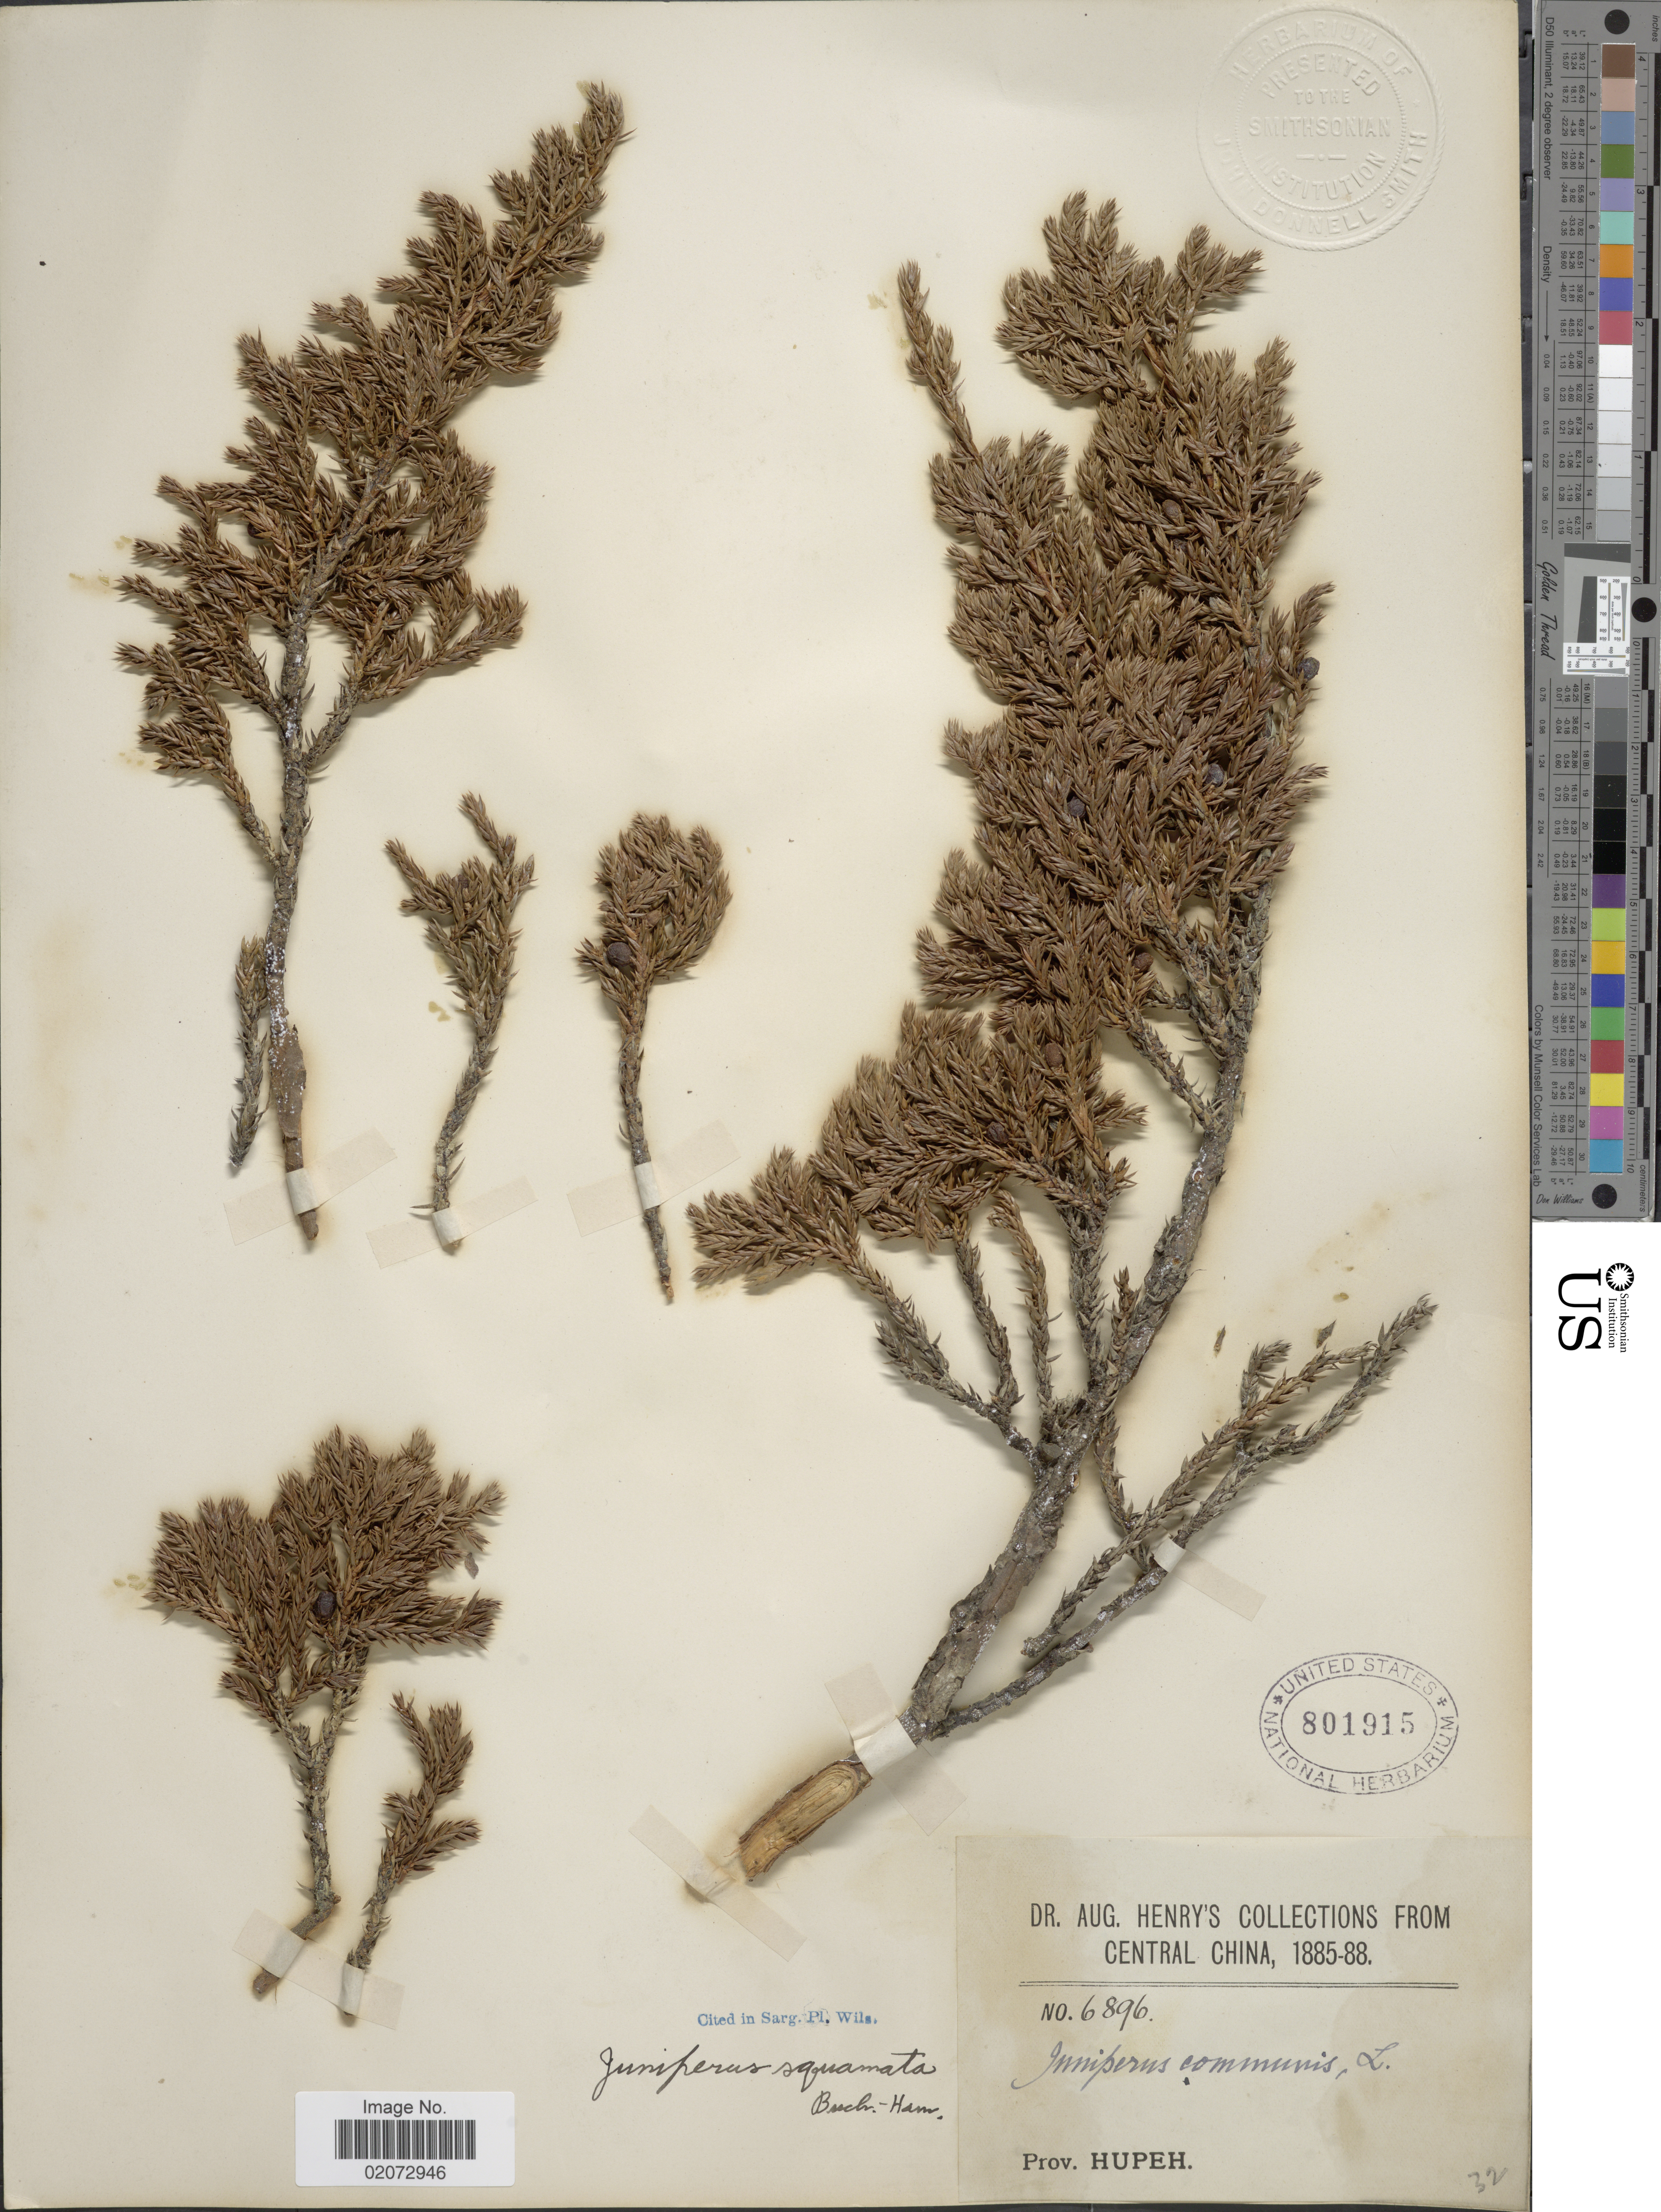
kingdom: Plantae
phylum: Tracheophyta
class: Pinopsida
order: Pinales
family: Cupressaceae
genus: Juniperus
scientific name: Juniperus squamata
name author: Buch.-Ham. ex D. Don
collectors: A. Henry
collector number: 6896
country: China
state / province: Hubei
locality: Central China. Prov. Hupeh.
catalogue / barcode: US 801915